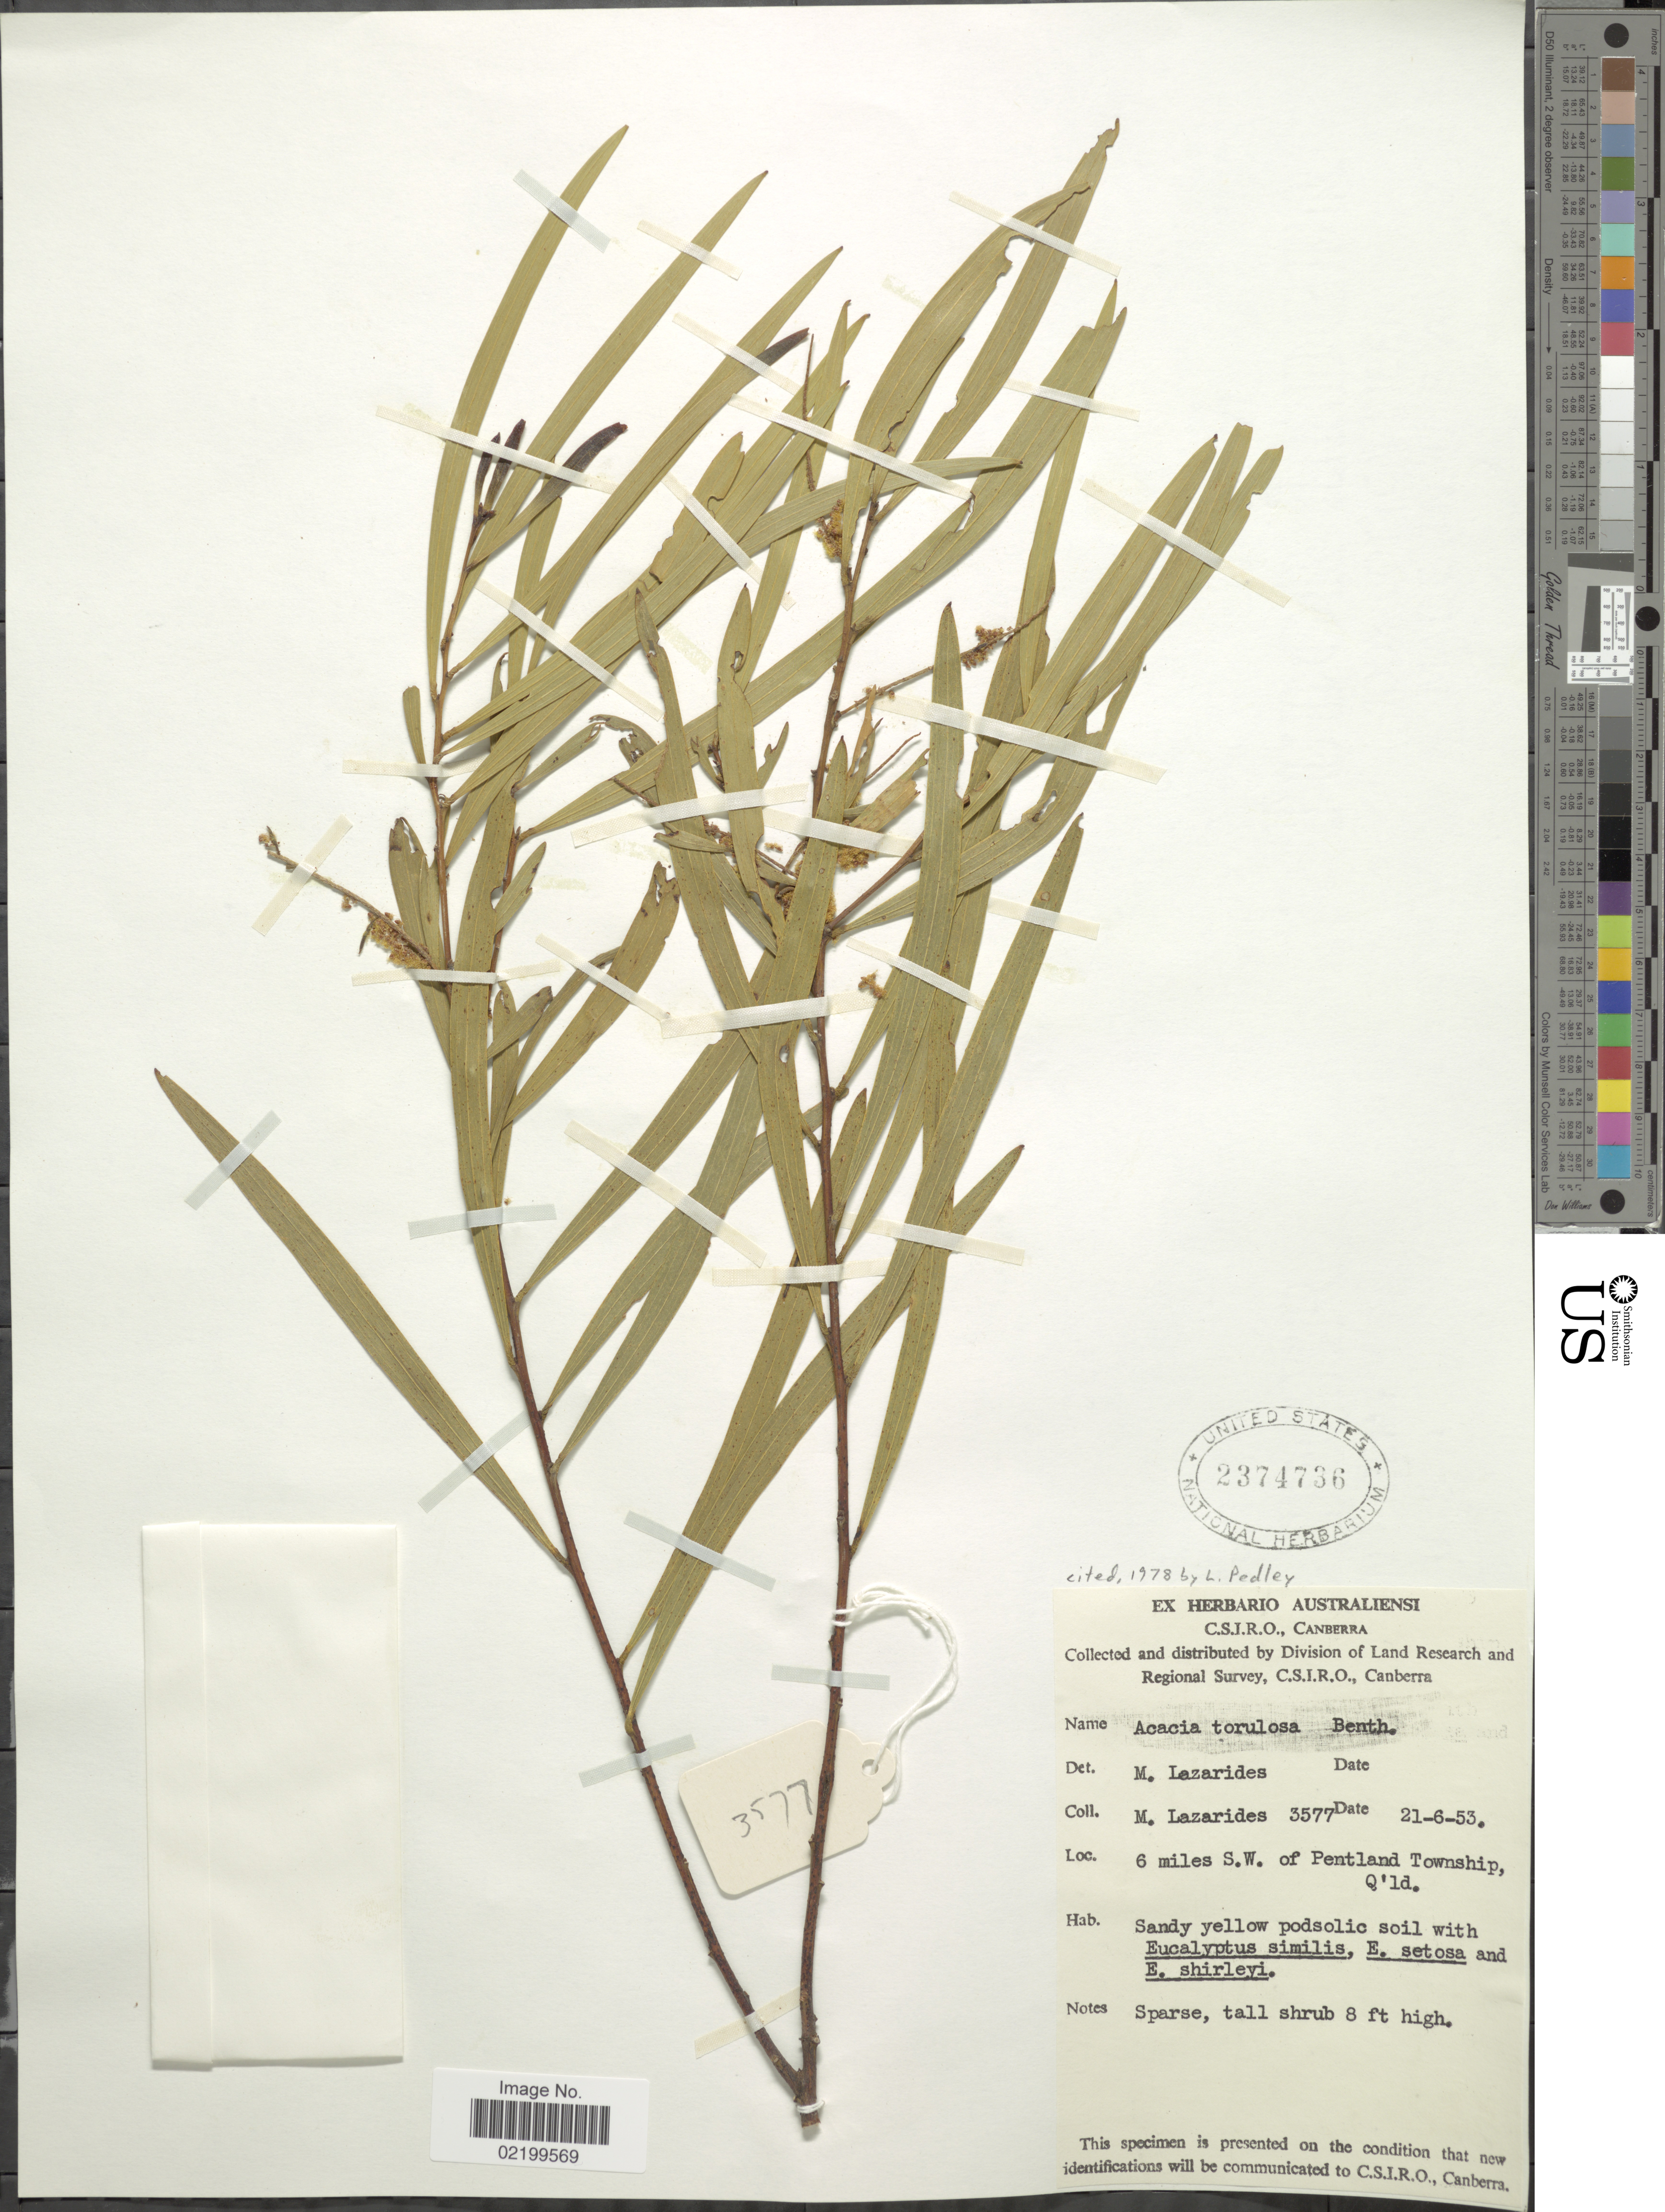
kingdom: Plantae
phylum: Tracheophyta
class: Magnoliopsida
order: Fabales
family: Fabaceae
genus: Acacia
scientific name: Acacia torulosa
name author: Benth.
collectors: M. Lazarides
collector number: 3577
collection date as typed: Transcribed d/m/y: 21/6/53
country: Australia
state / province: Queensland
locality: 6 miles S.W. of Pentland Township, Q'ld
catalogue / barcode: US 2374736